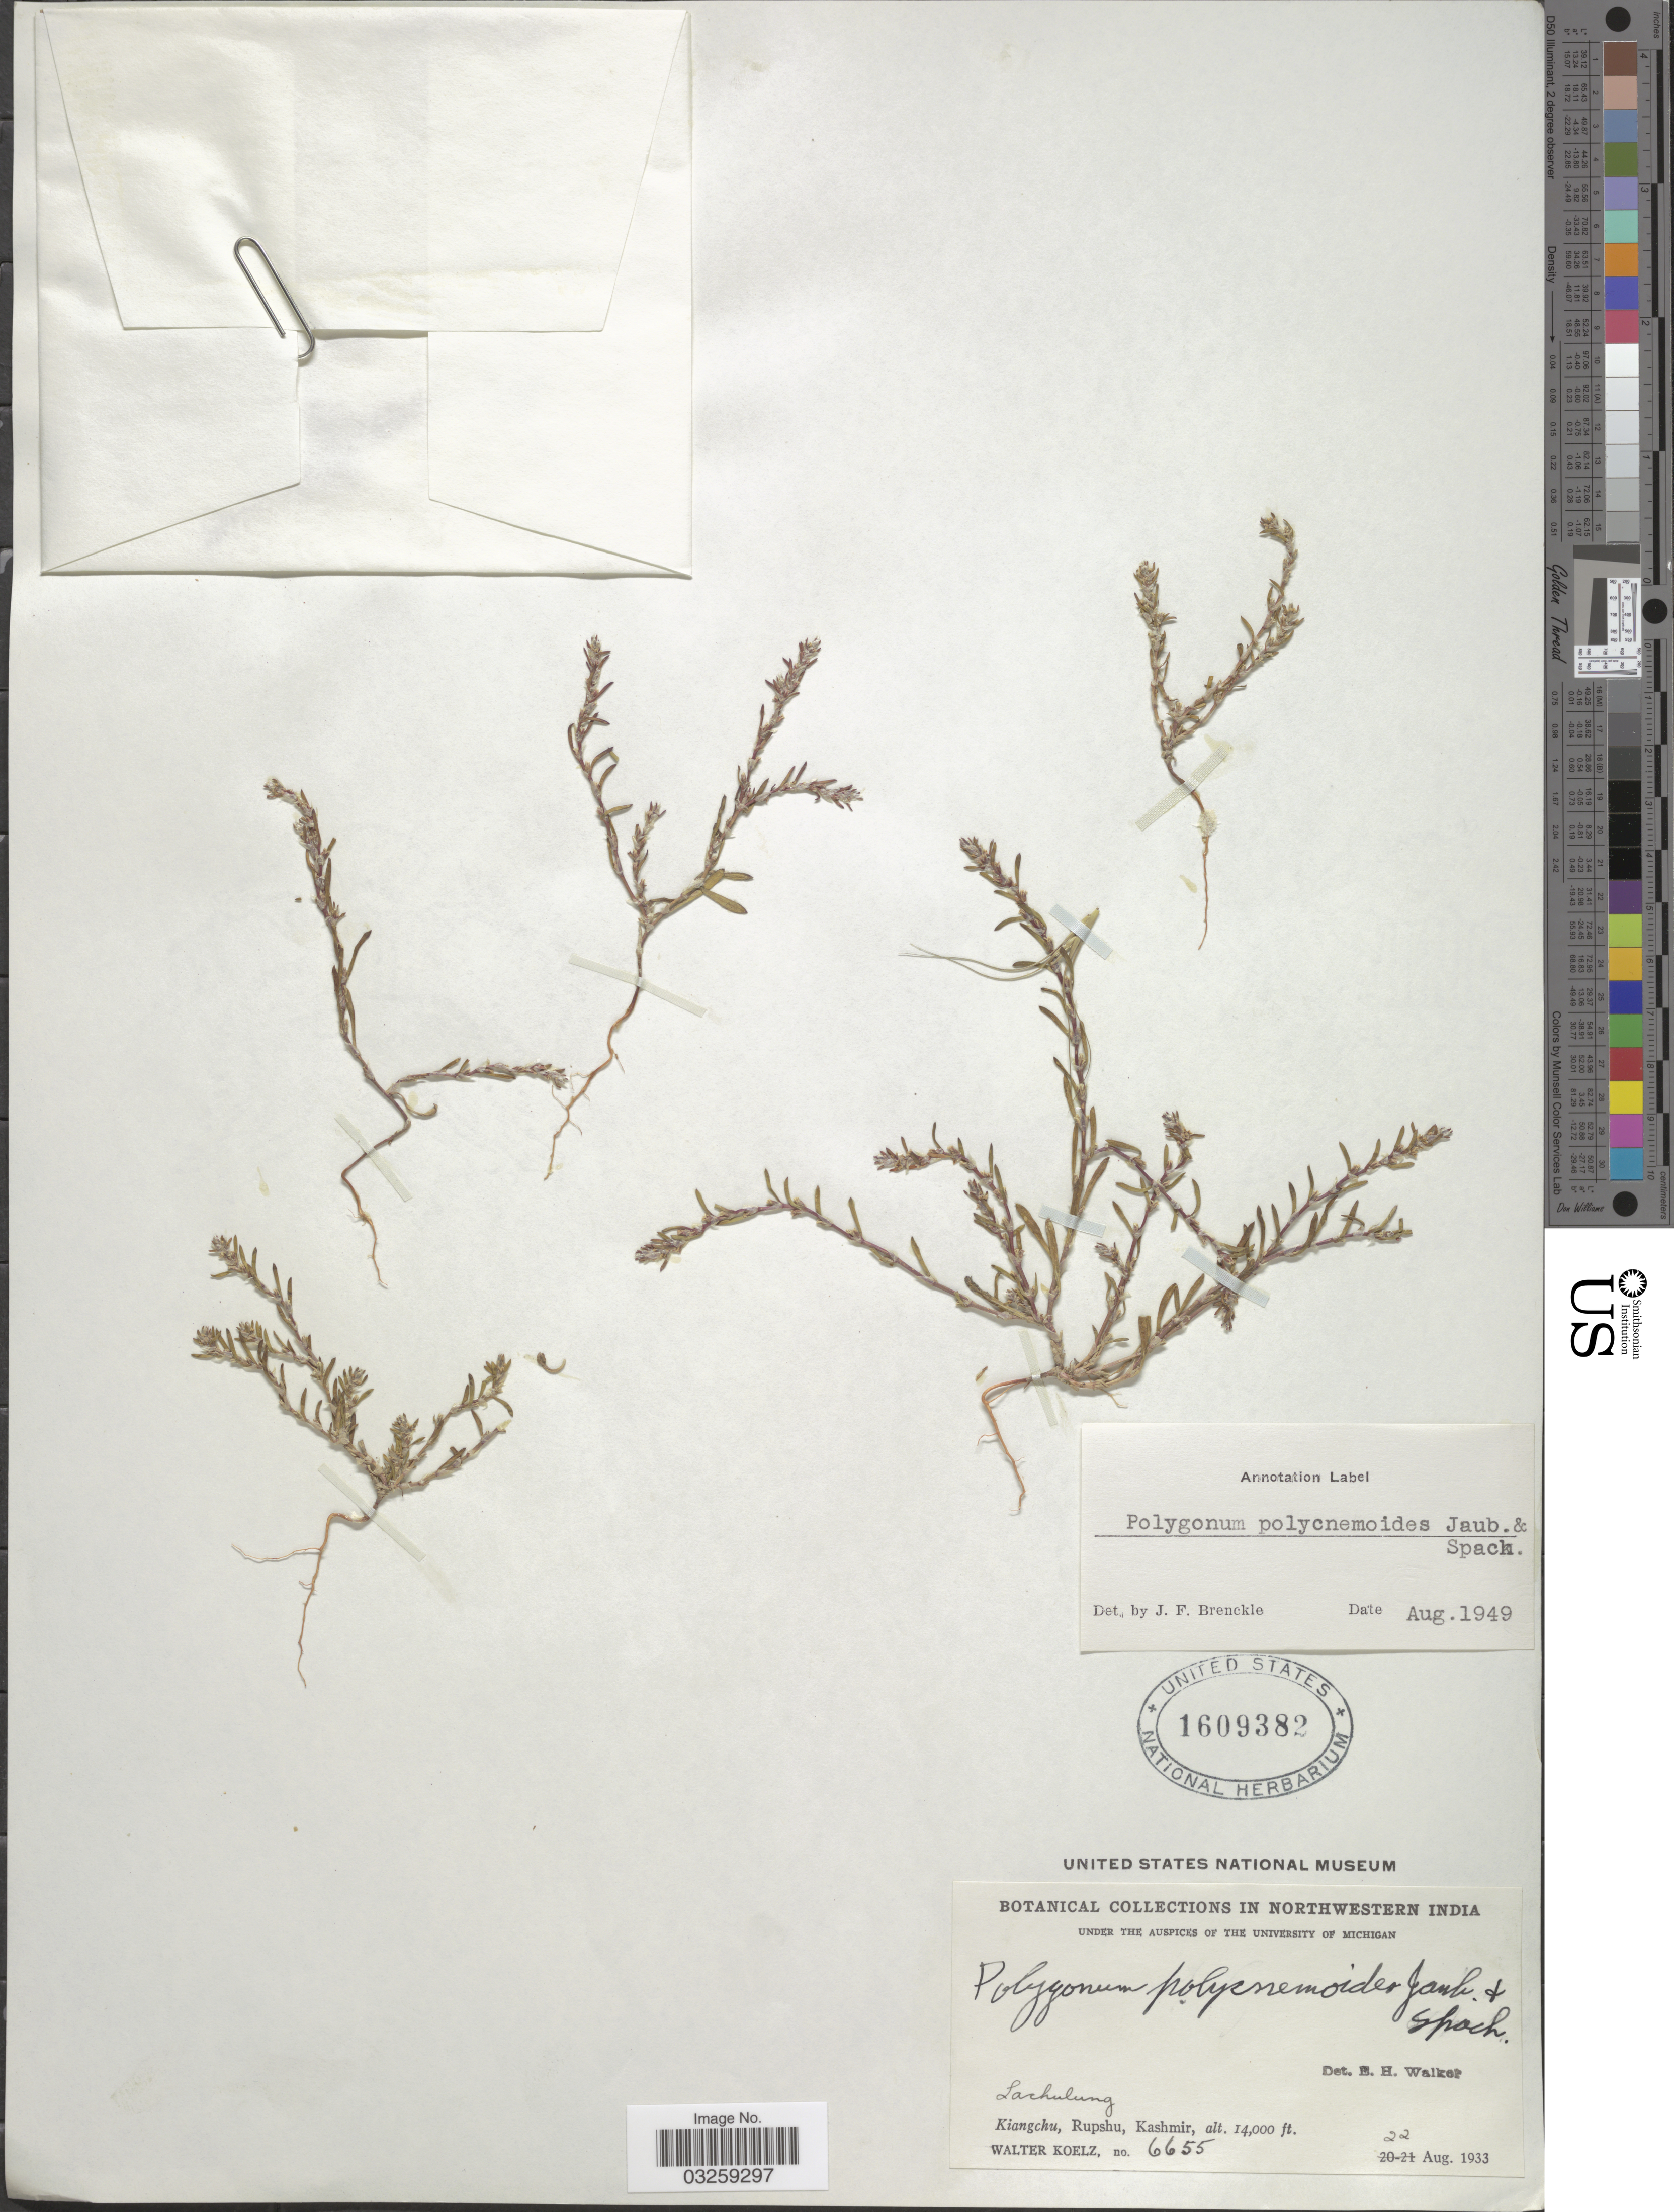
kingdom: Plantae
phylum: Tracheophyta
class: Magnoliopsida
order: Caryophyllales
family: Polygonaceae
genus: Polygonum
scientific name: Polygonum polycnemoides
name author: Jaub. & Spach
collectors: W. N. Koelz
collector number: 6655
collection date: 1933-08-22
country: India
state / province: Jammu and Kashmir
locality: Northwestern India. Lachulung. Kiangchu, Rupshu, Kashmir.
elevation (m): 4267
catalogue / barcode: US 1609382